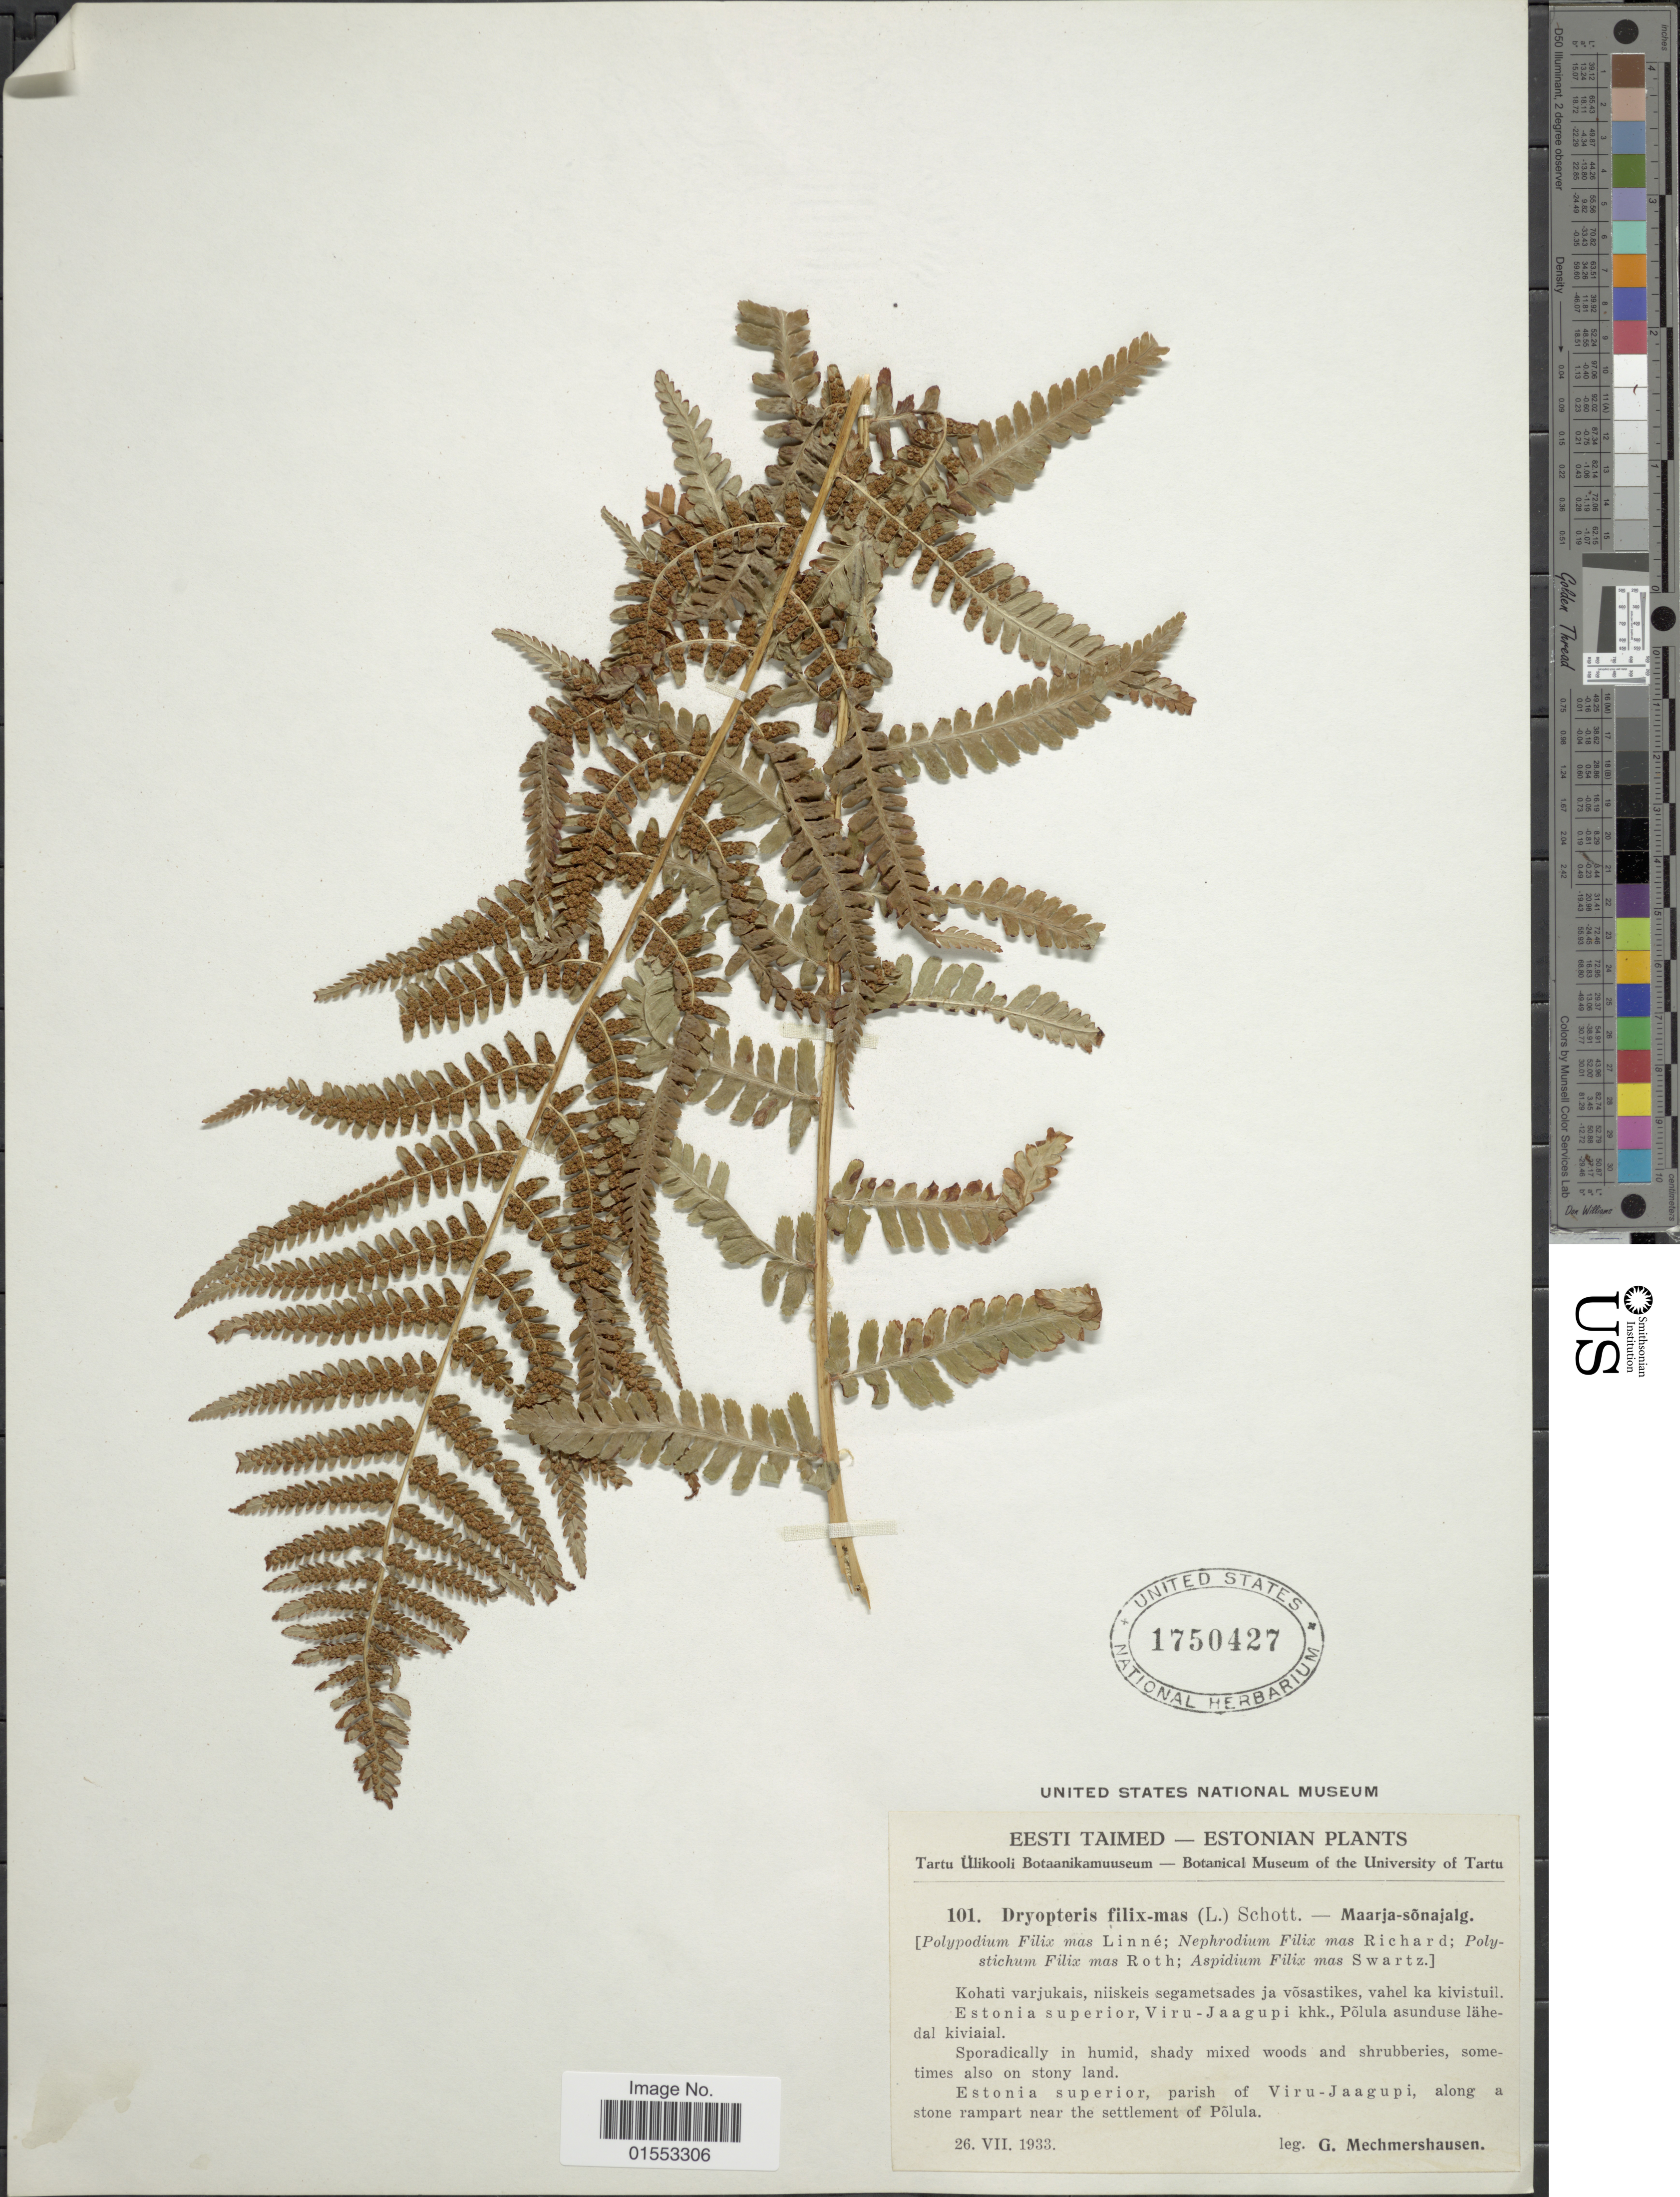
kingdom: Plantae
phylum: Tracheophyta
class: Polypodiopsida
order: Polypodiales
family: Dryopteridaceae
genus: Dryopteris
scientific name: Dryopteris filix-mas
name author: (L.) Schott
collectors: G. Mechmershausen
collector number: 101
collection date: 1933-07-26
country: Estonia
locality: Eesti Taimed - Estonian. Estonia superior, parish of Viru-Jaagupi, along a stone rampart near the settlement of Polula.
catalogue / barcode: US 1750427